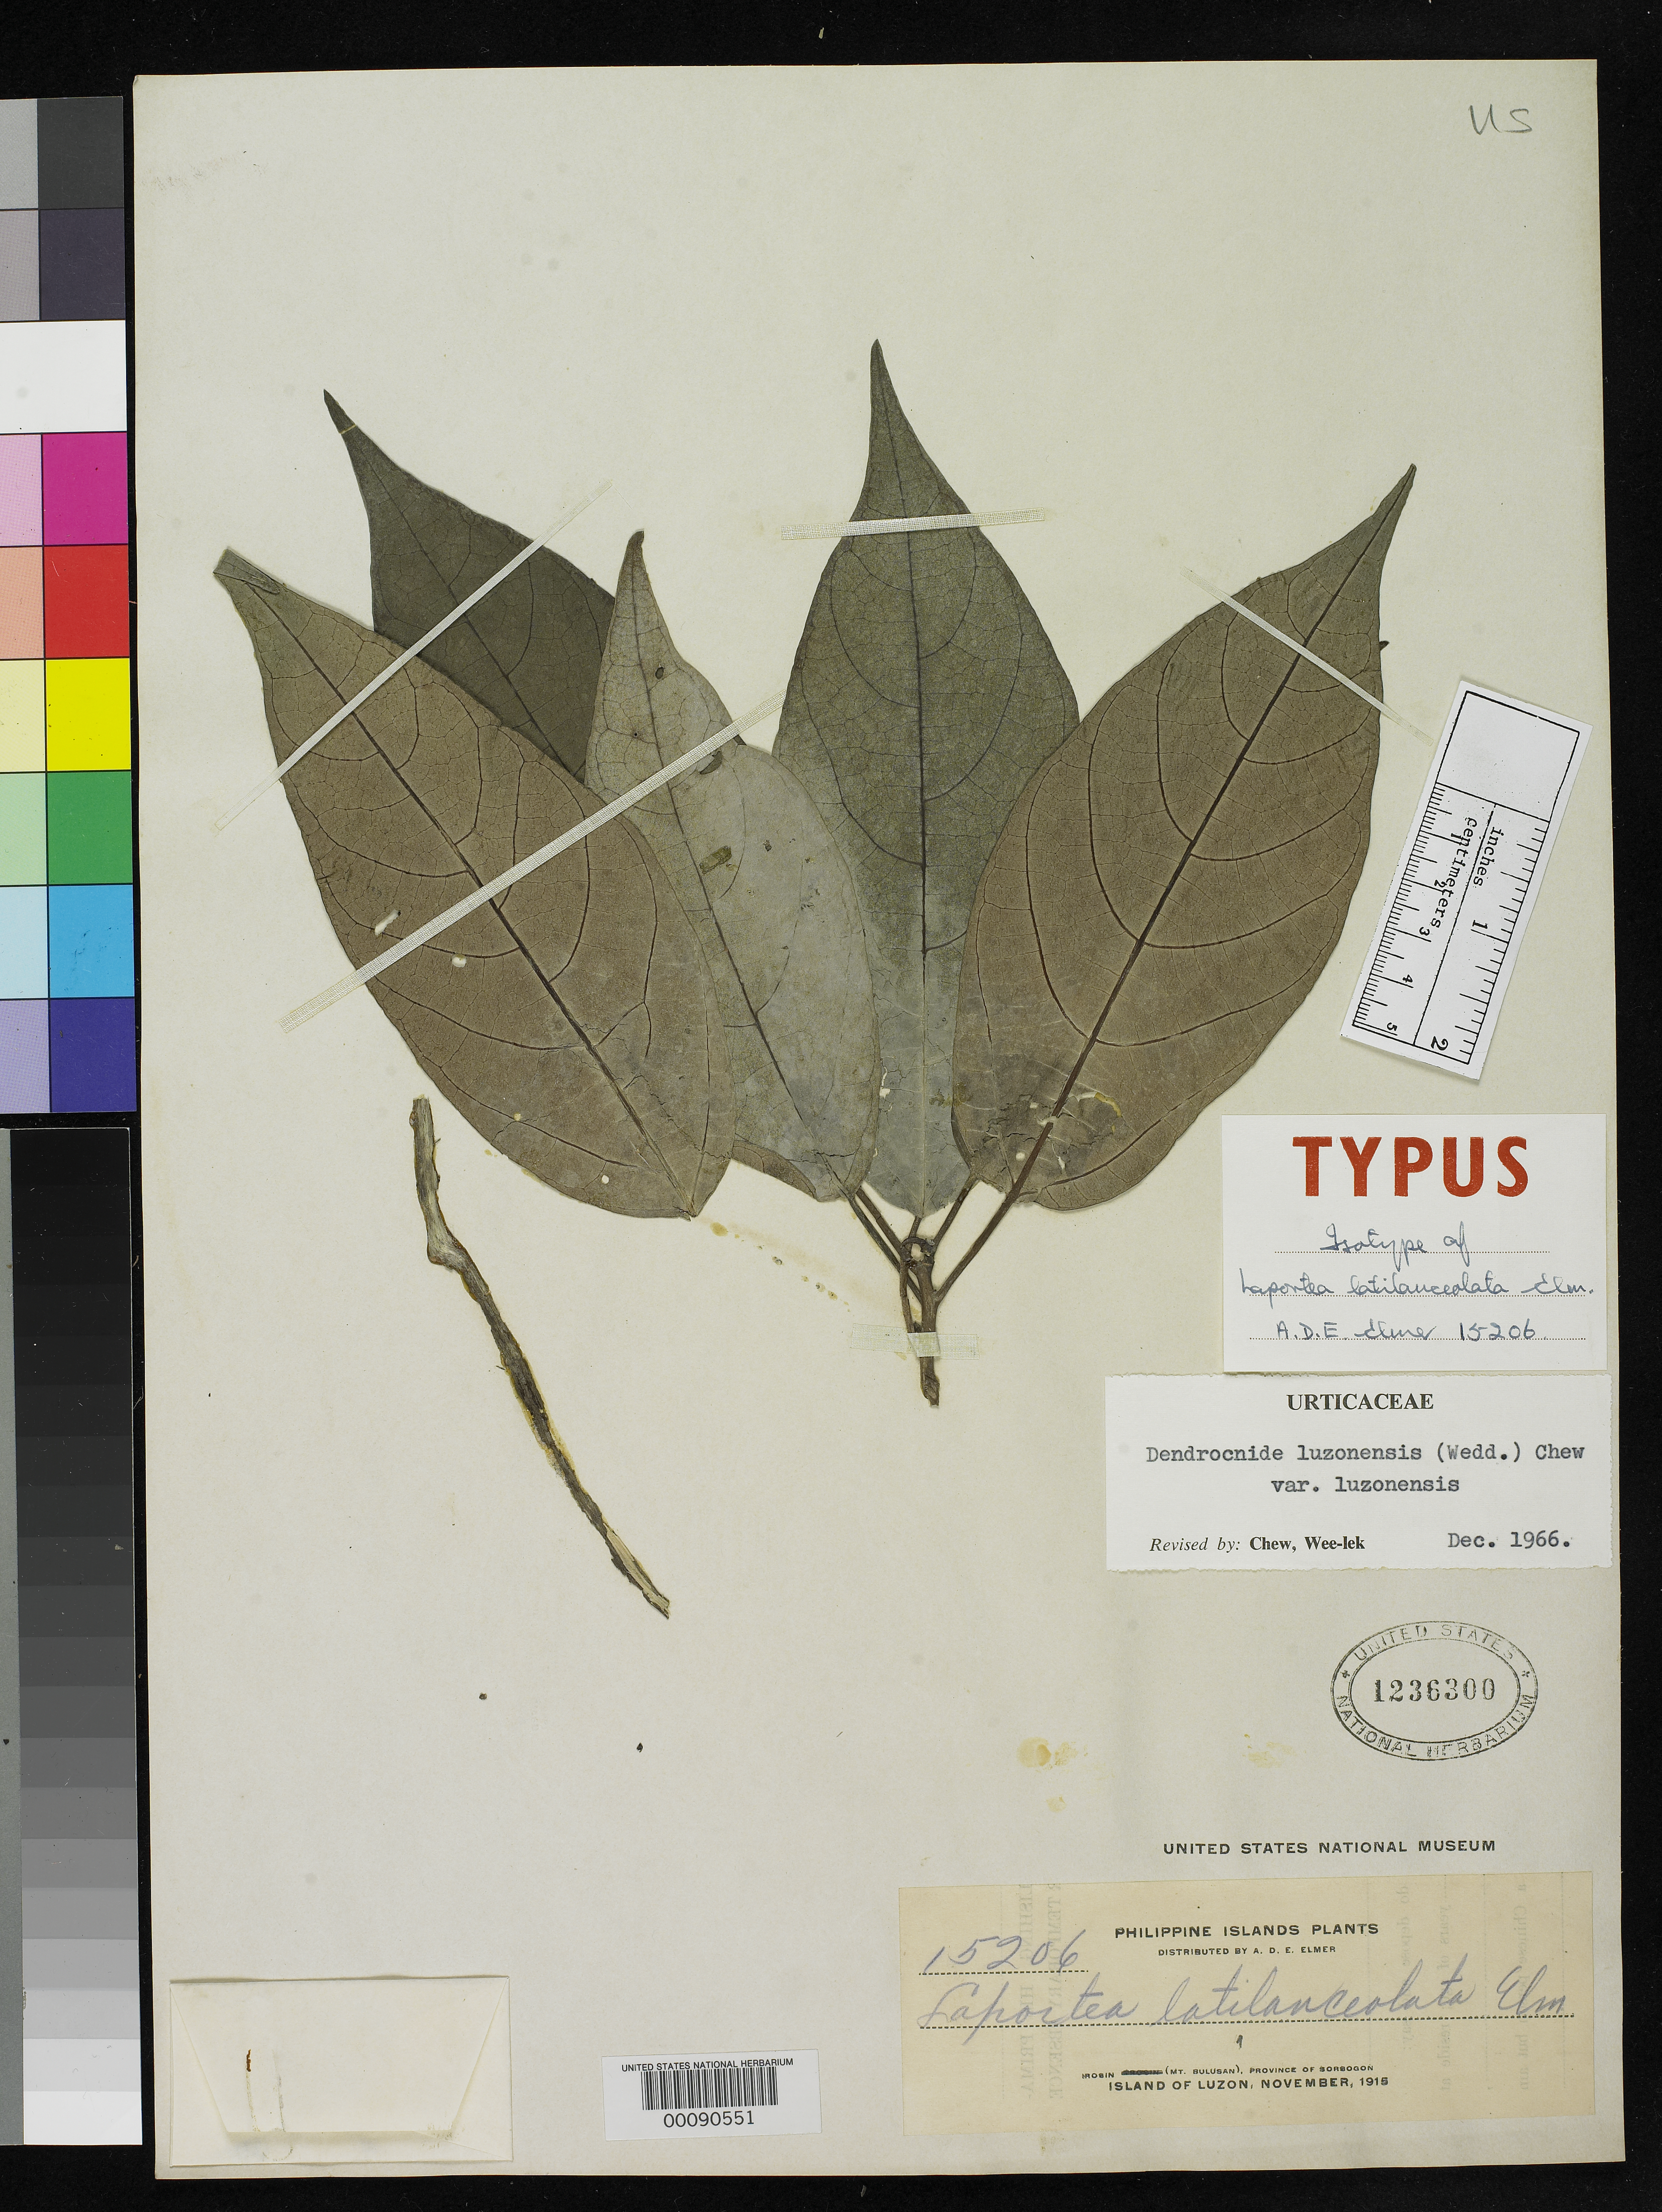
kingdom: Plantae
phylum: Tracheophyta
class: Magnoliopsida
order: Rosales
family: Urticaceae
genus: Laportea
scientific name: Laportea latilanceolata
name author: Elmer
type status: Isotype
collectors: A. D. E. Elmer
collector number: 15206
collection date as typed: Nov 1915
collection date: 1915-11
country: Philippines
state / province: Bicol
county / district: Sorsogon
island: Luzon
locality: Irosin (Mt. Bulusan).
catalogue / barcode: US 1236300